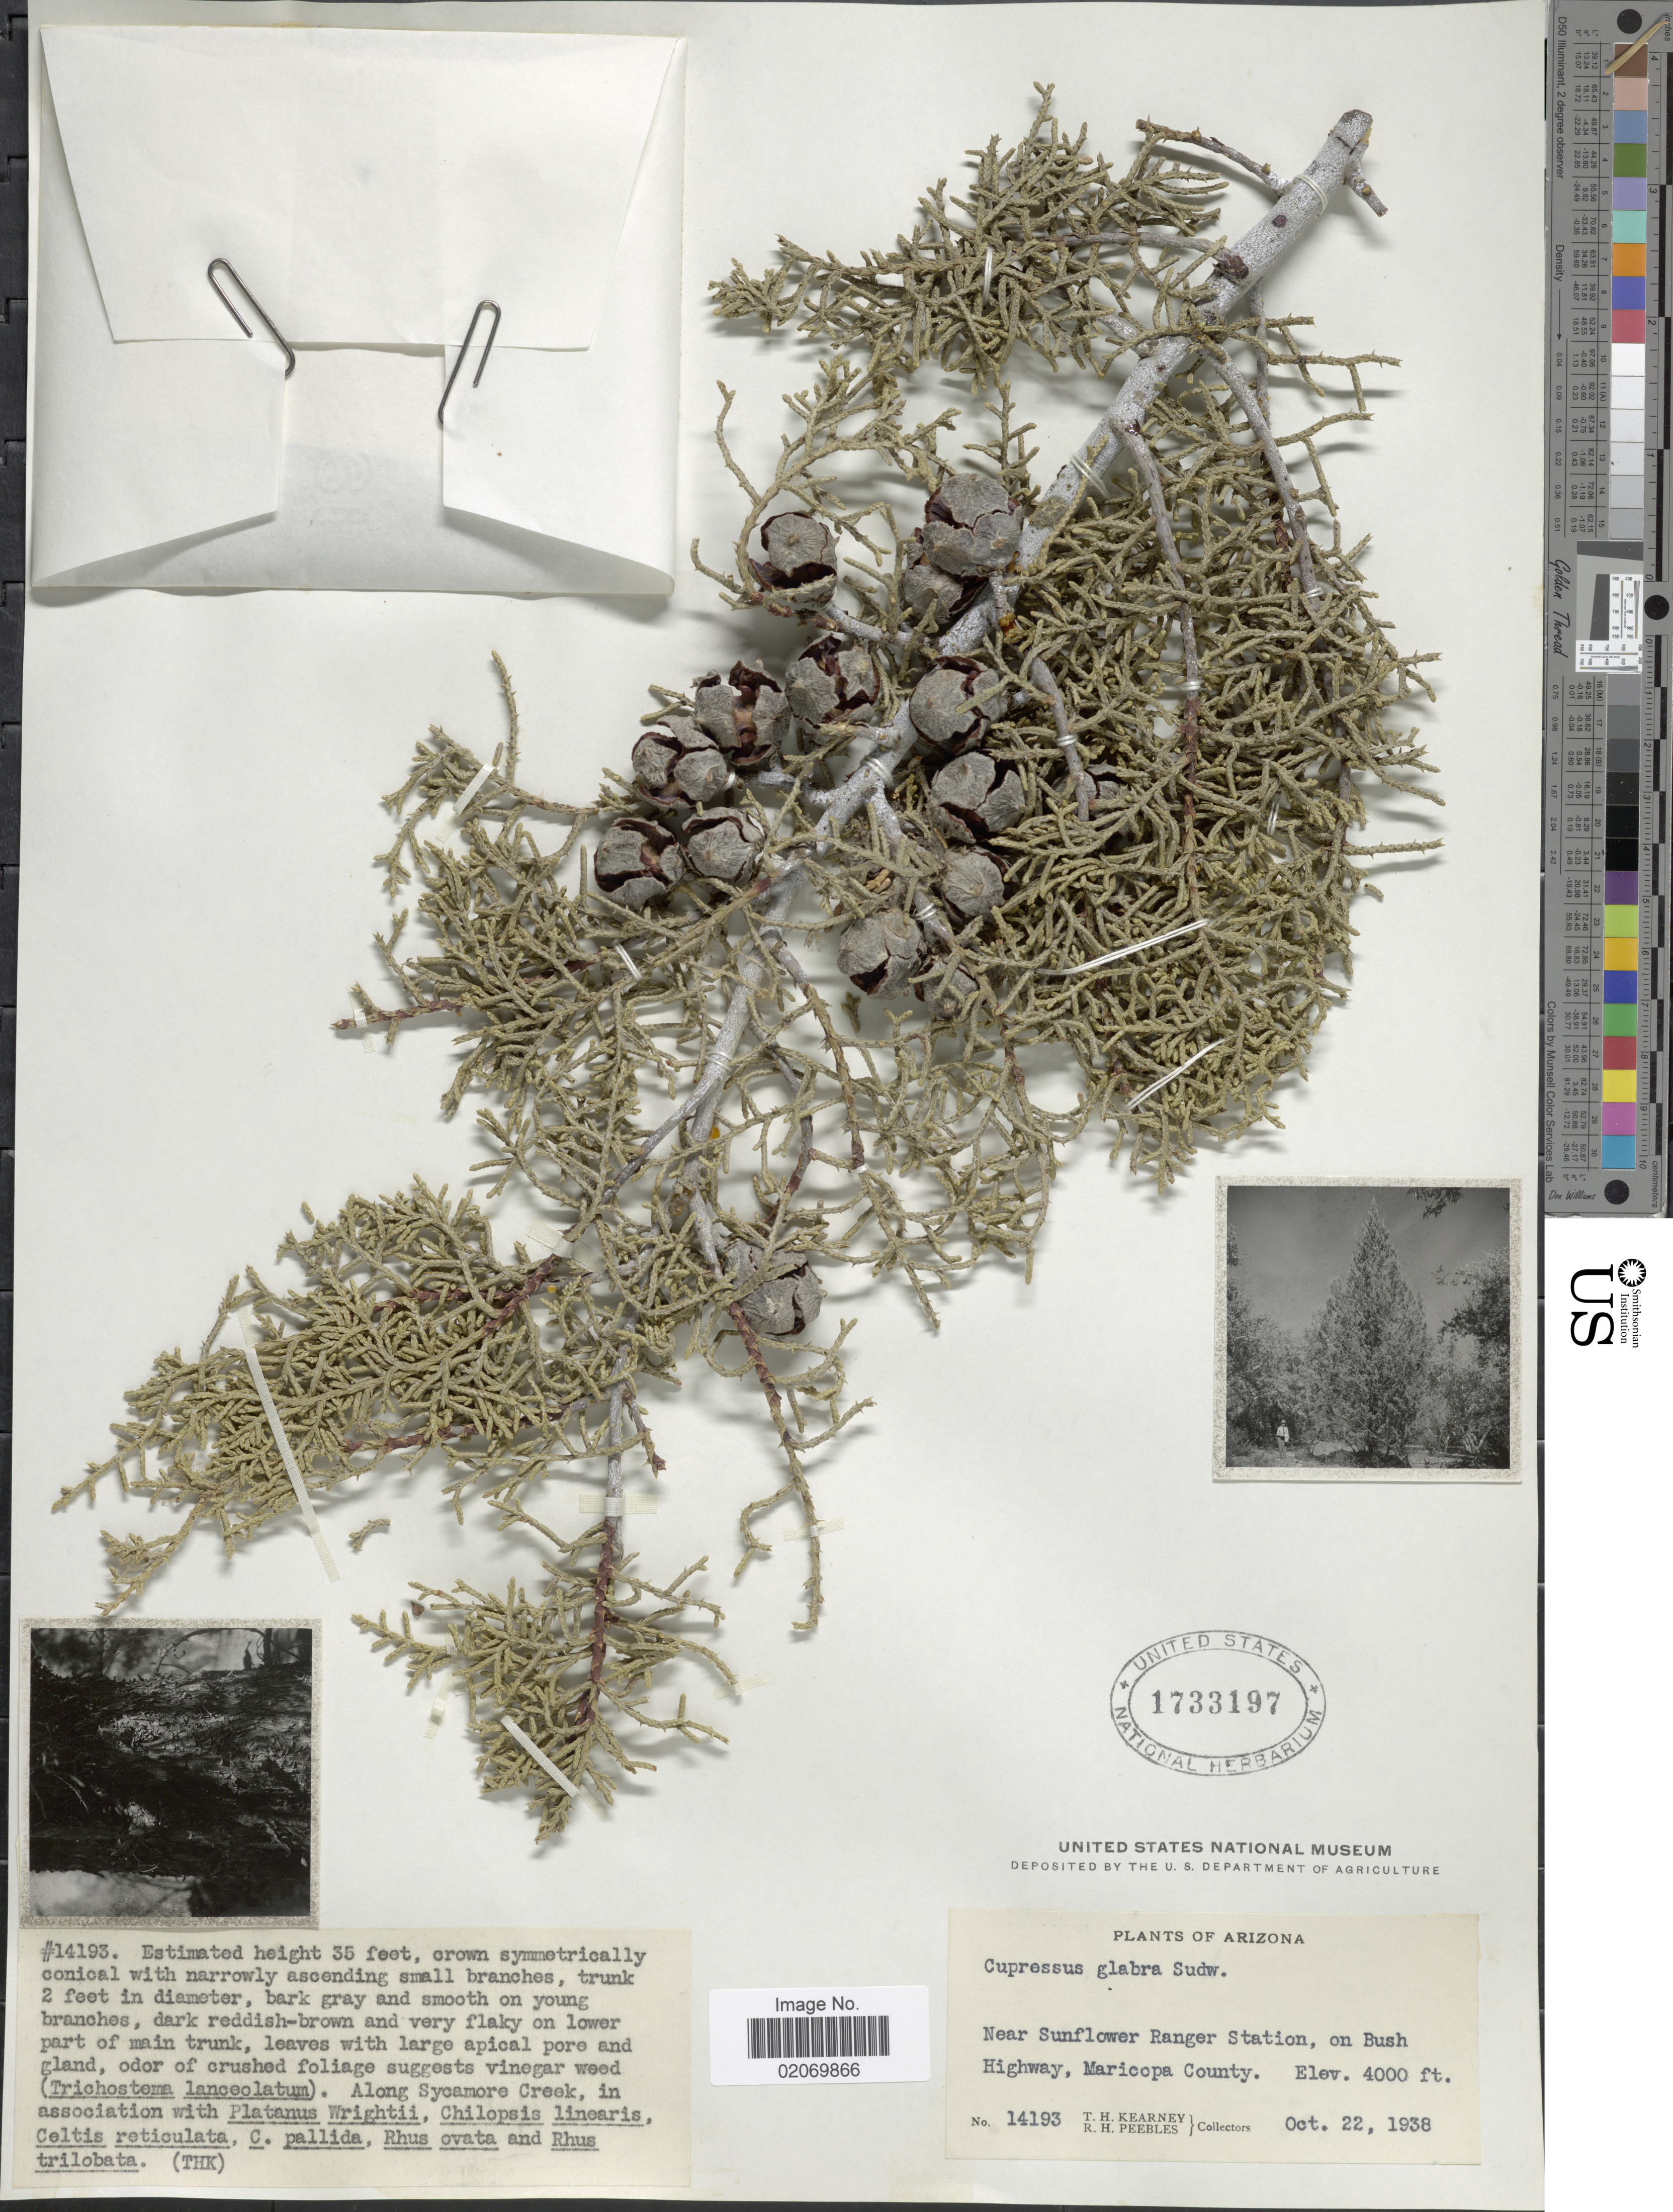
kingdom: Plantae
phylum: Tracheophyta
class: Pinopsida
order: Pinales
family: Cupressaceae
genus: Hesperocyparis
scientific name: Hesperocyparis glabra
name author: (Sudw.) Bartel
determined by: (US) Smithsonian Institution - National Museum of Natural History - Department of Botany (UNITED STATES)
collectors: T. H. Kearney & R. H. Peebles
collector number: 14193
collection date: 1938-10-22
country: United States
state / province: Arizona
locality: Near Sunflower Ranger Station, on Bush Highway, Maricopa County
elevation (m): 1219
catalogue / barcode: US 1733197